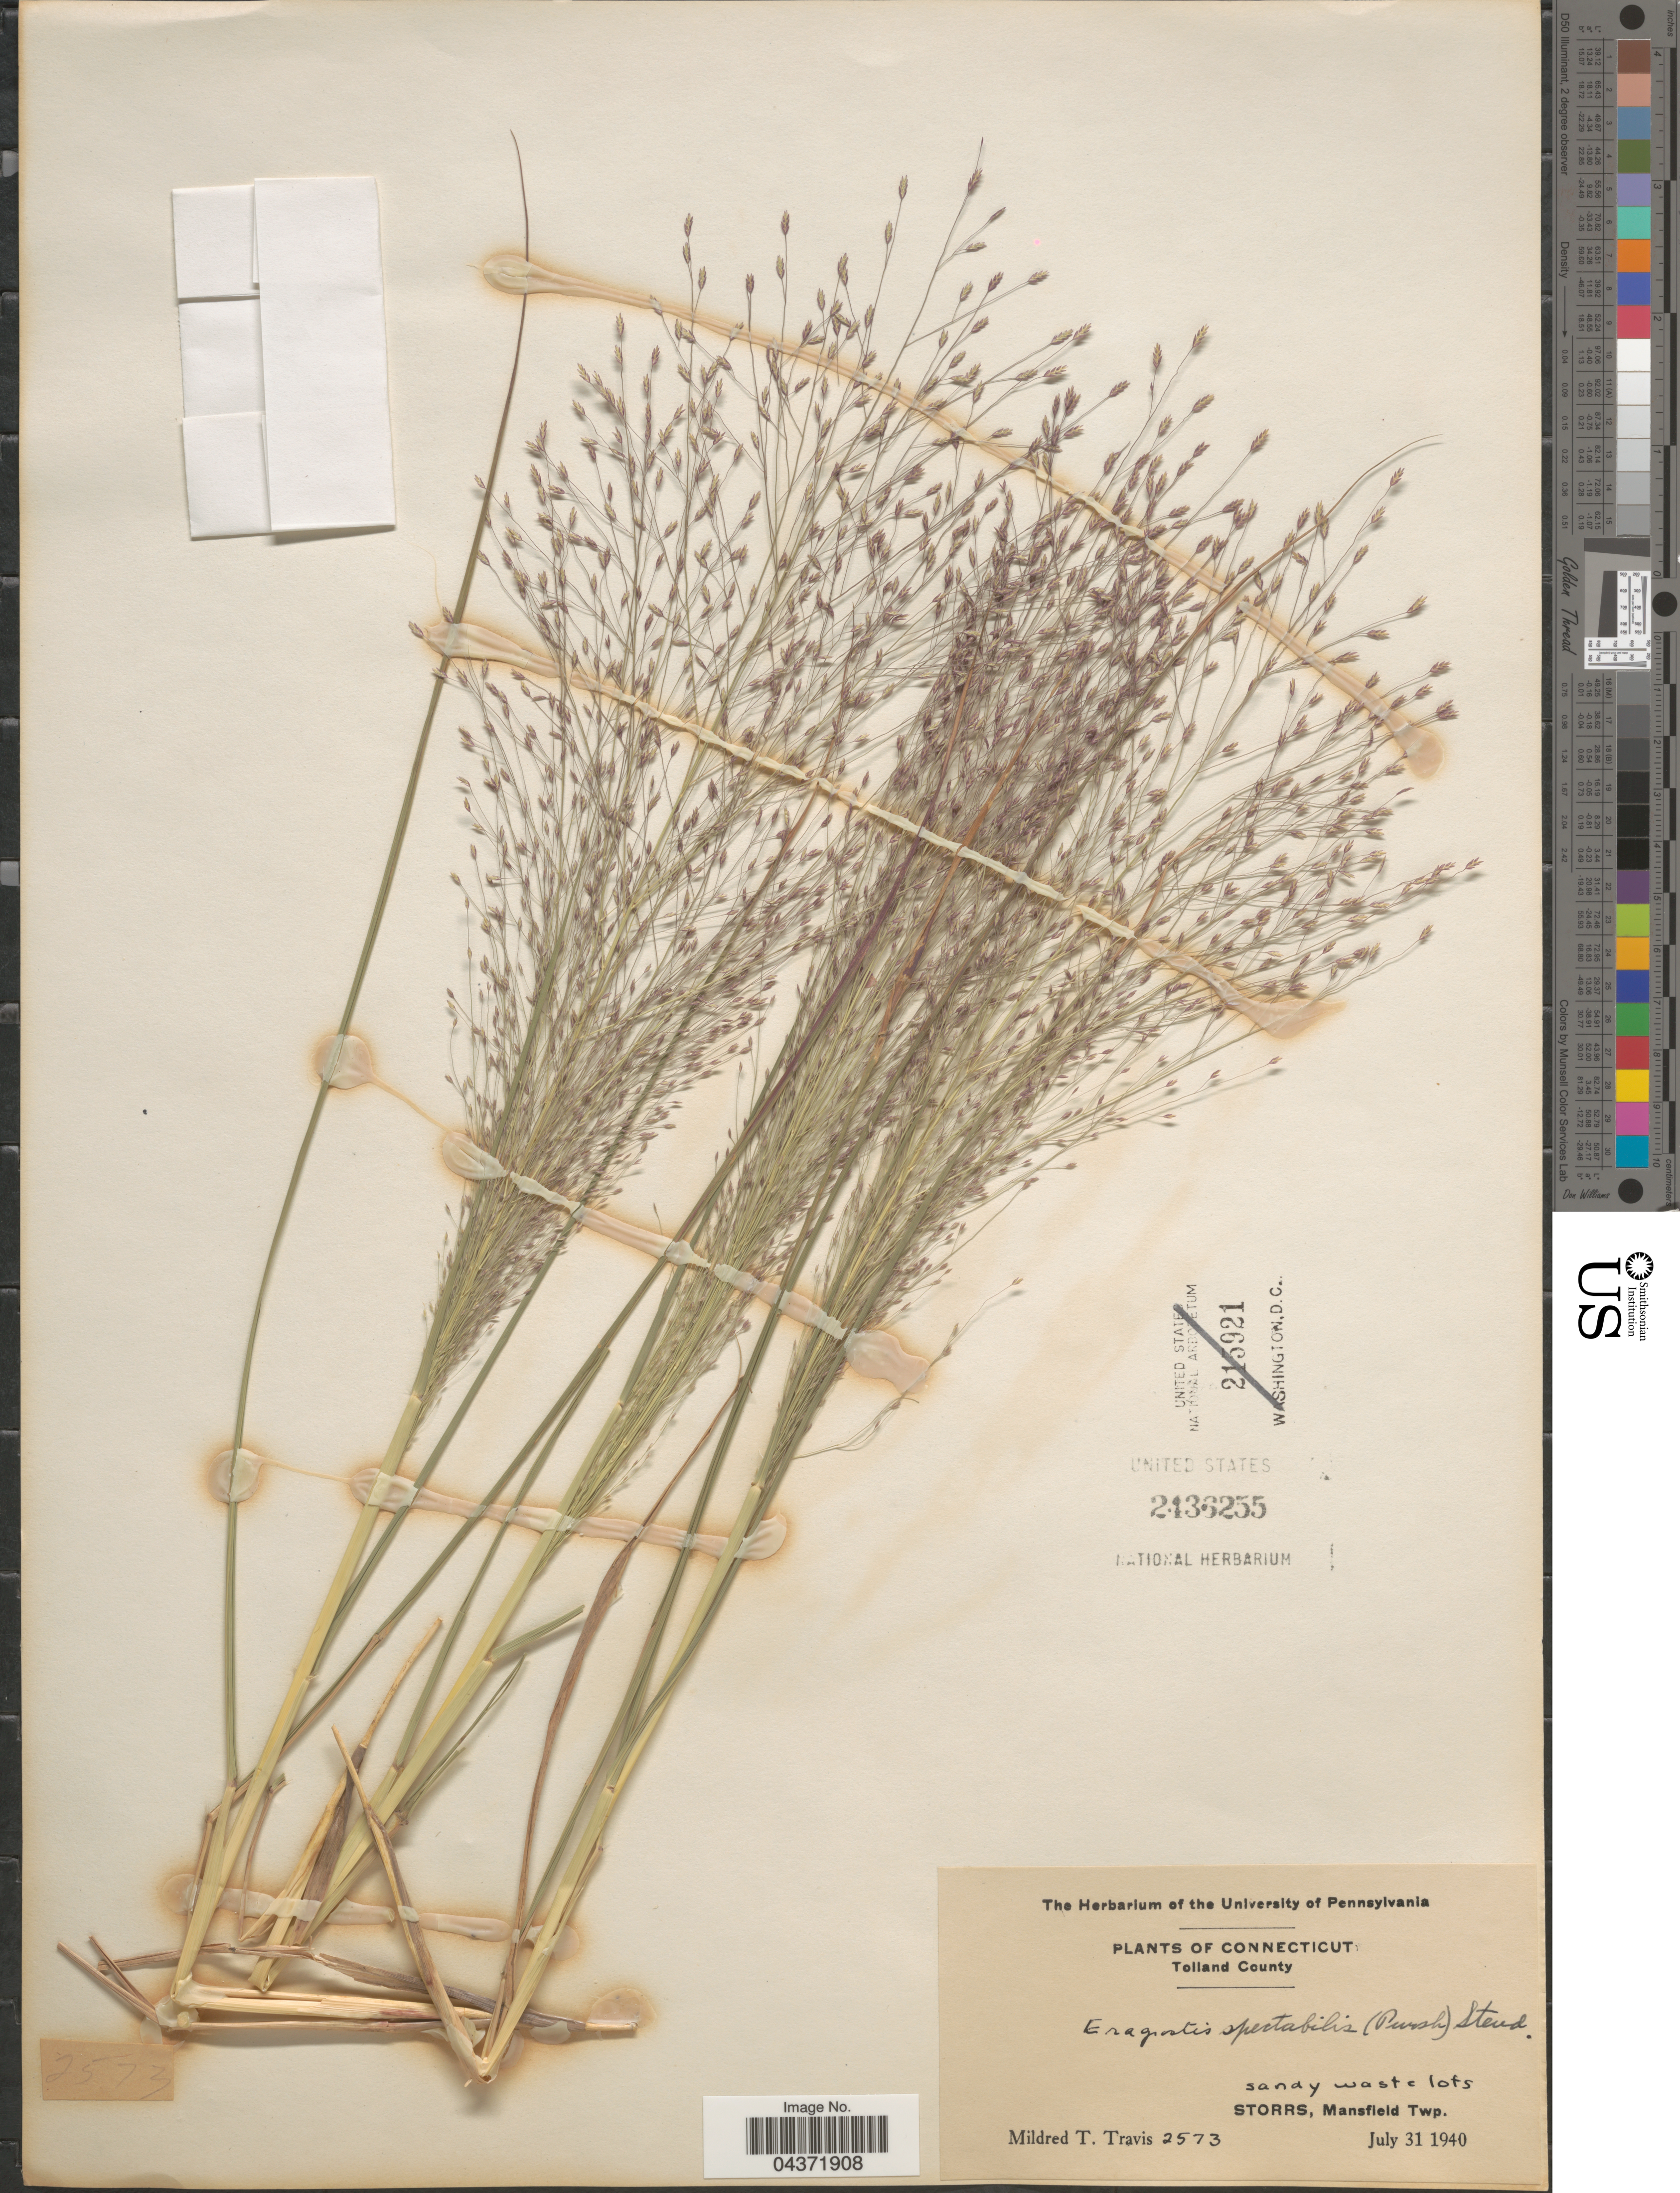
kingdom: Plantae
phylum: Tracheophyta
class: Liliopsida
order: Poales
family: Poaceae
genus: Eragrostis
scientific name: Eragrostis spectabilis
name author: (Pursh) Steud.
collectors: M. Travis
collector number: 2573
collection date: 1940-07-31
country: United States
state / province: Connecticut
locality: Tolland County. Storrs, Mansfield Twp.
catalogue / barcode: US 2436255